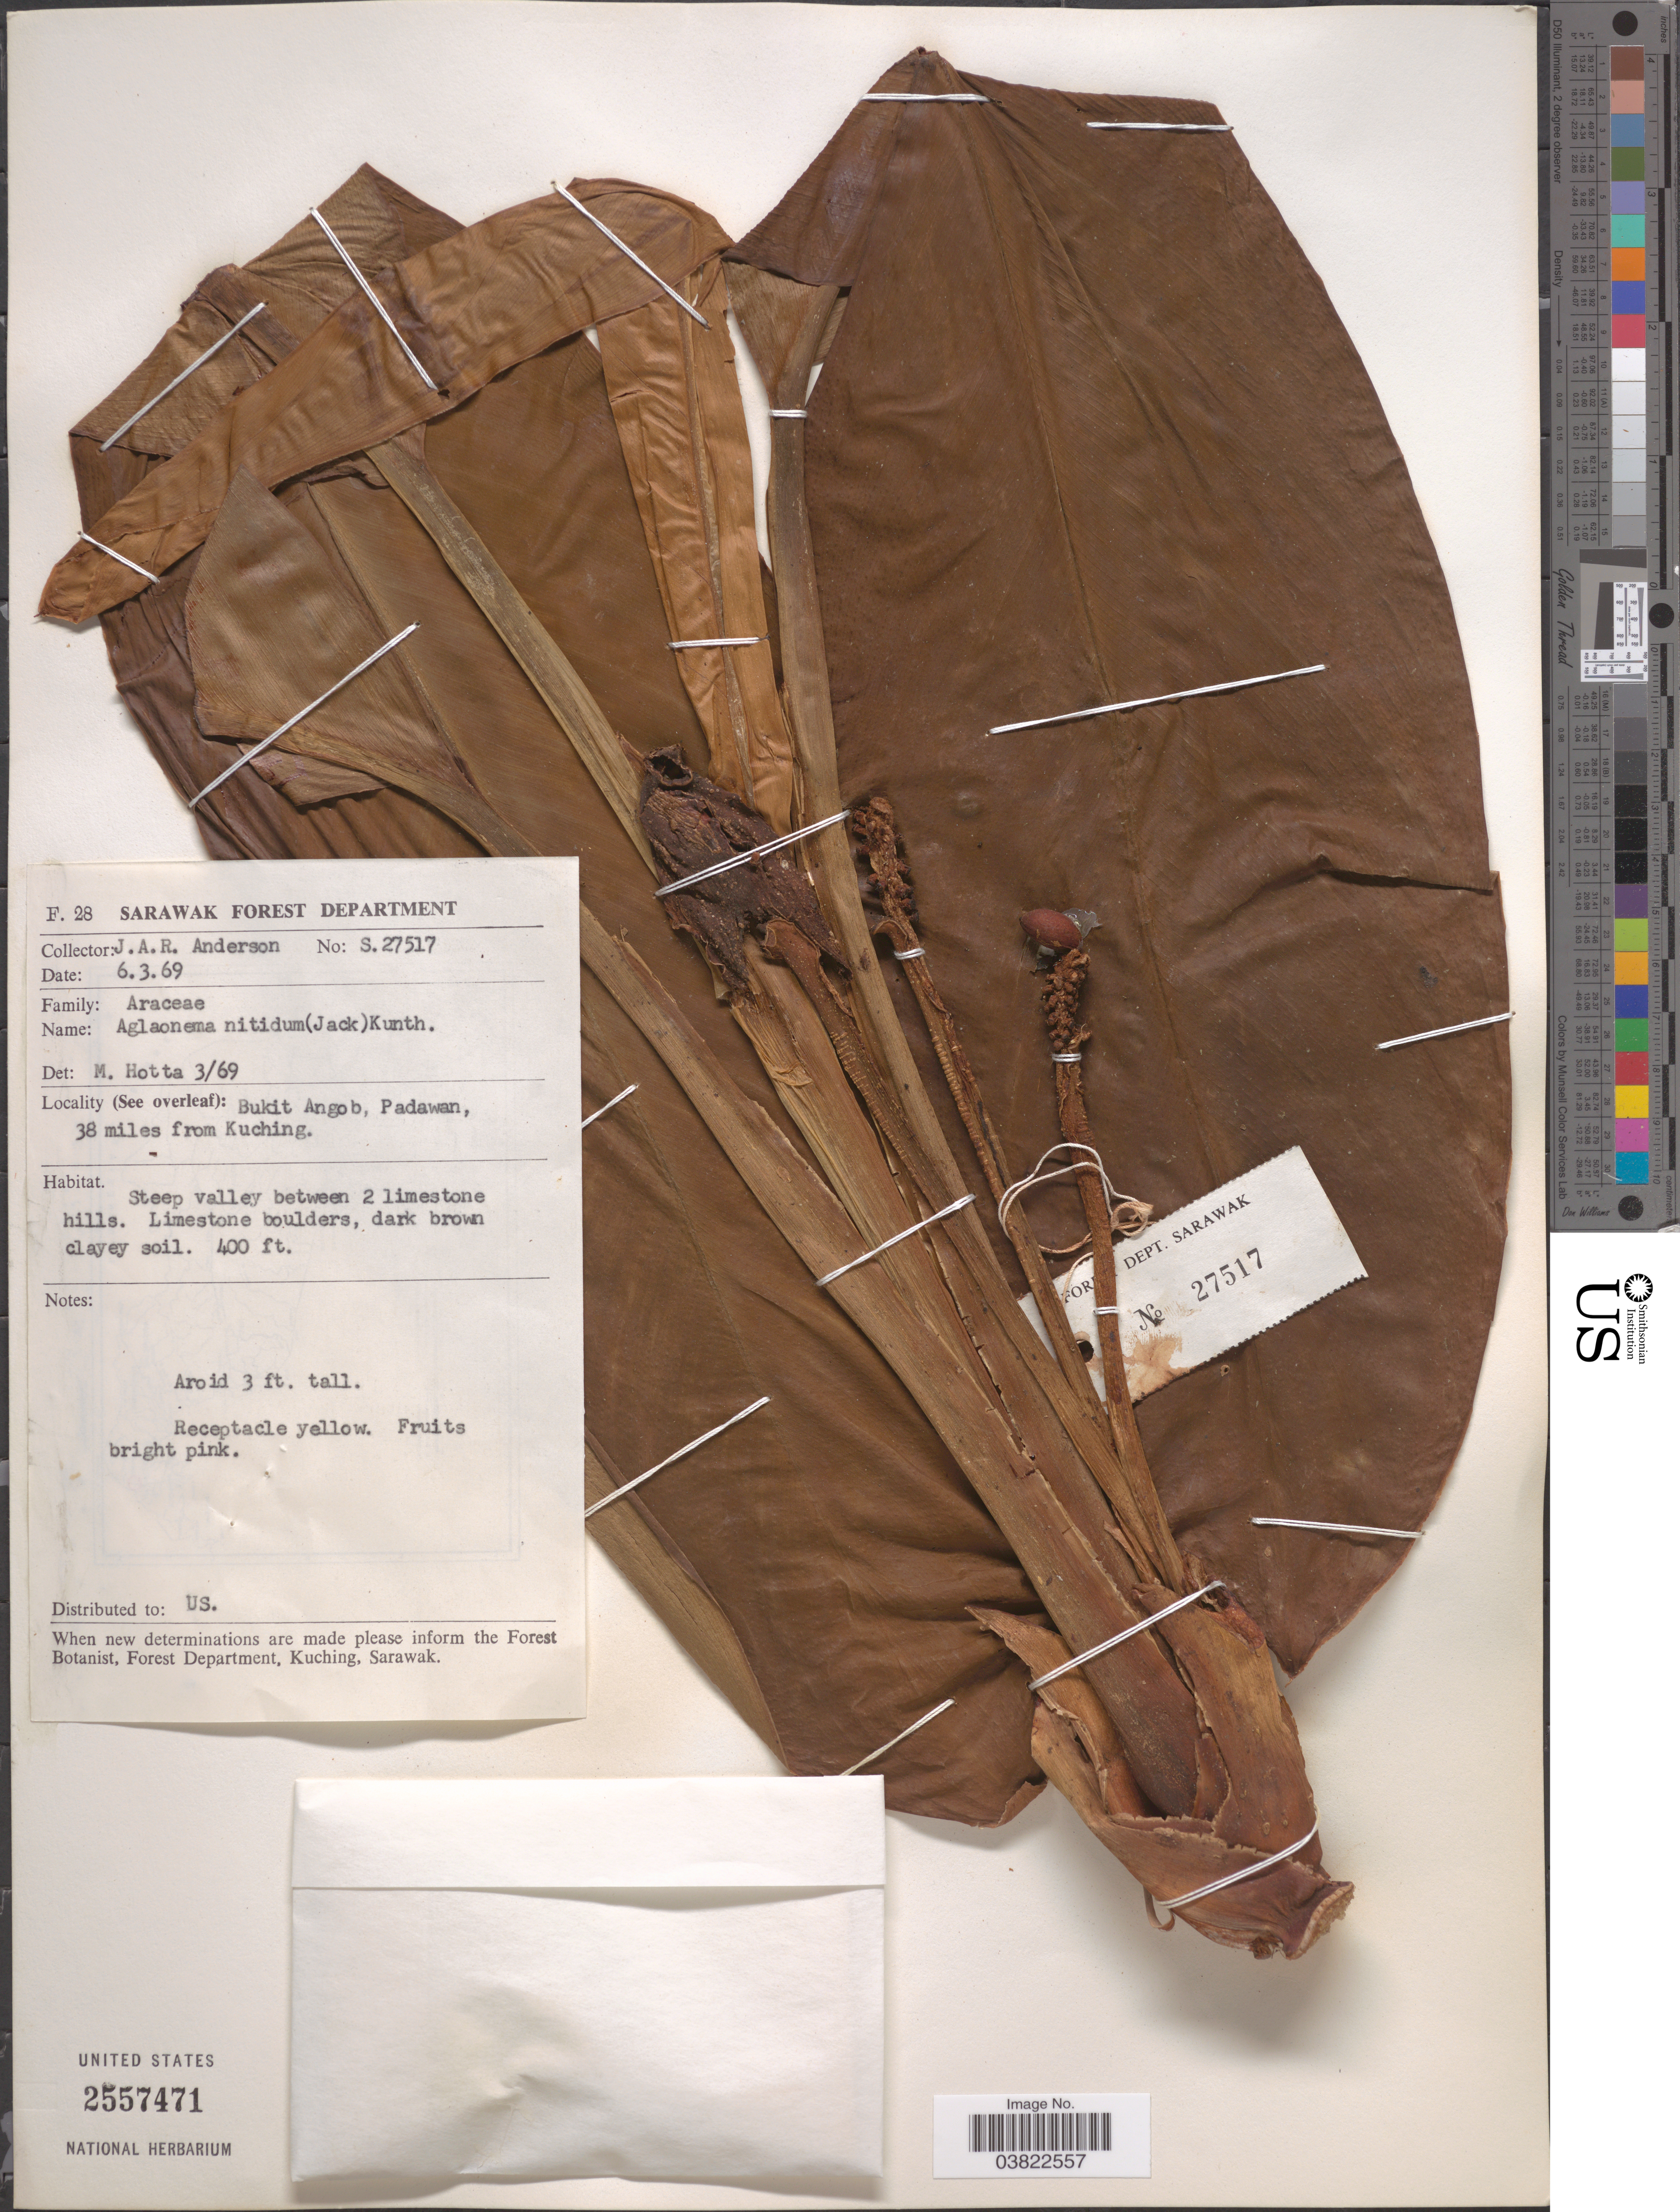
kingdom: Plantae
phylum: Tracheophyta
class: Liliopsida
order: Alismatales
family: Araceae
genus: Aglaonema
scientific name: Aglaonema nitidum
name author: (Jack) Kunth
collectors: J. A. R. Anderson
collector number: S.27517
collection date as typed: Transcribed d/m/y: 6/3/69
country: Malaysia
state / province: Sarawak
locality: Bukit Angob, Padawan, 38 miles from Kuching.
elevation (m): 122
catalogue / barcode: US 2557471